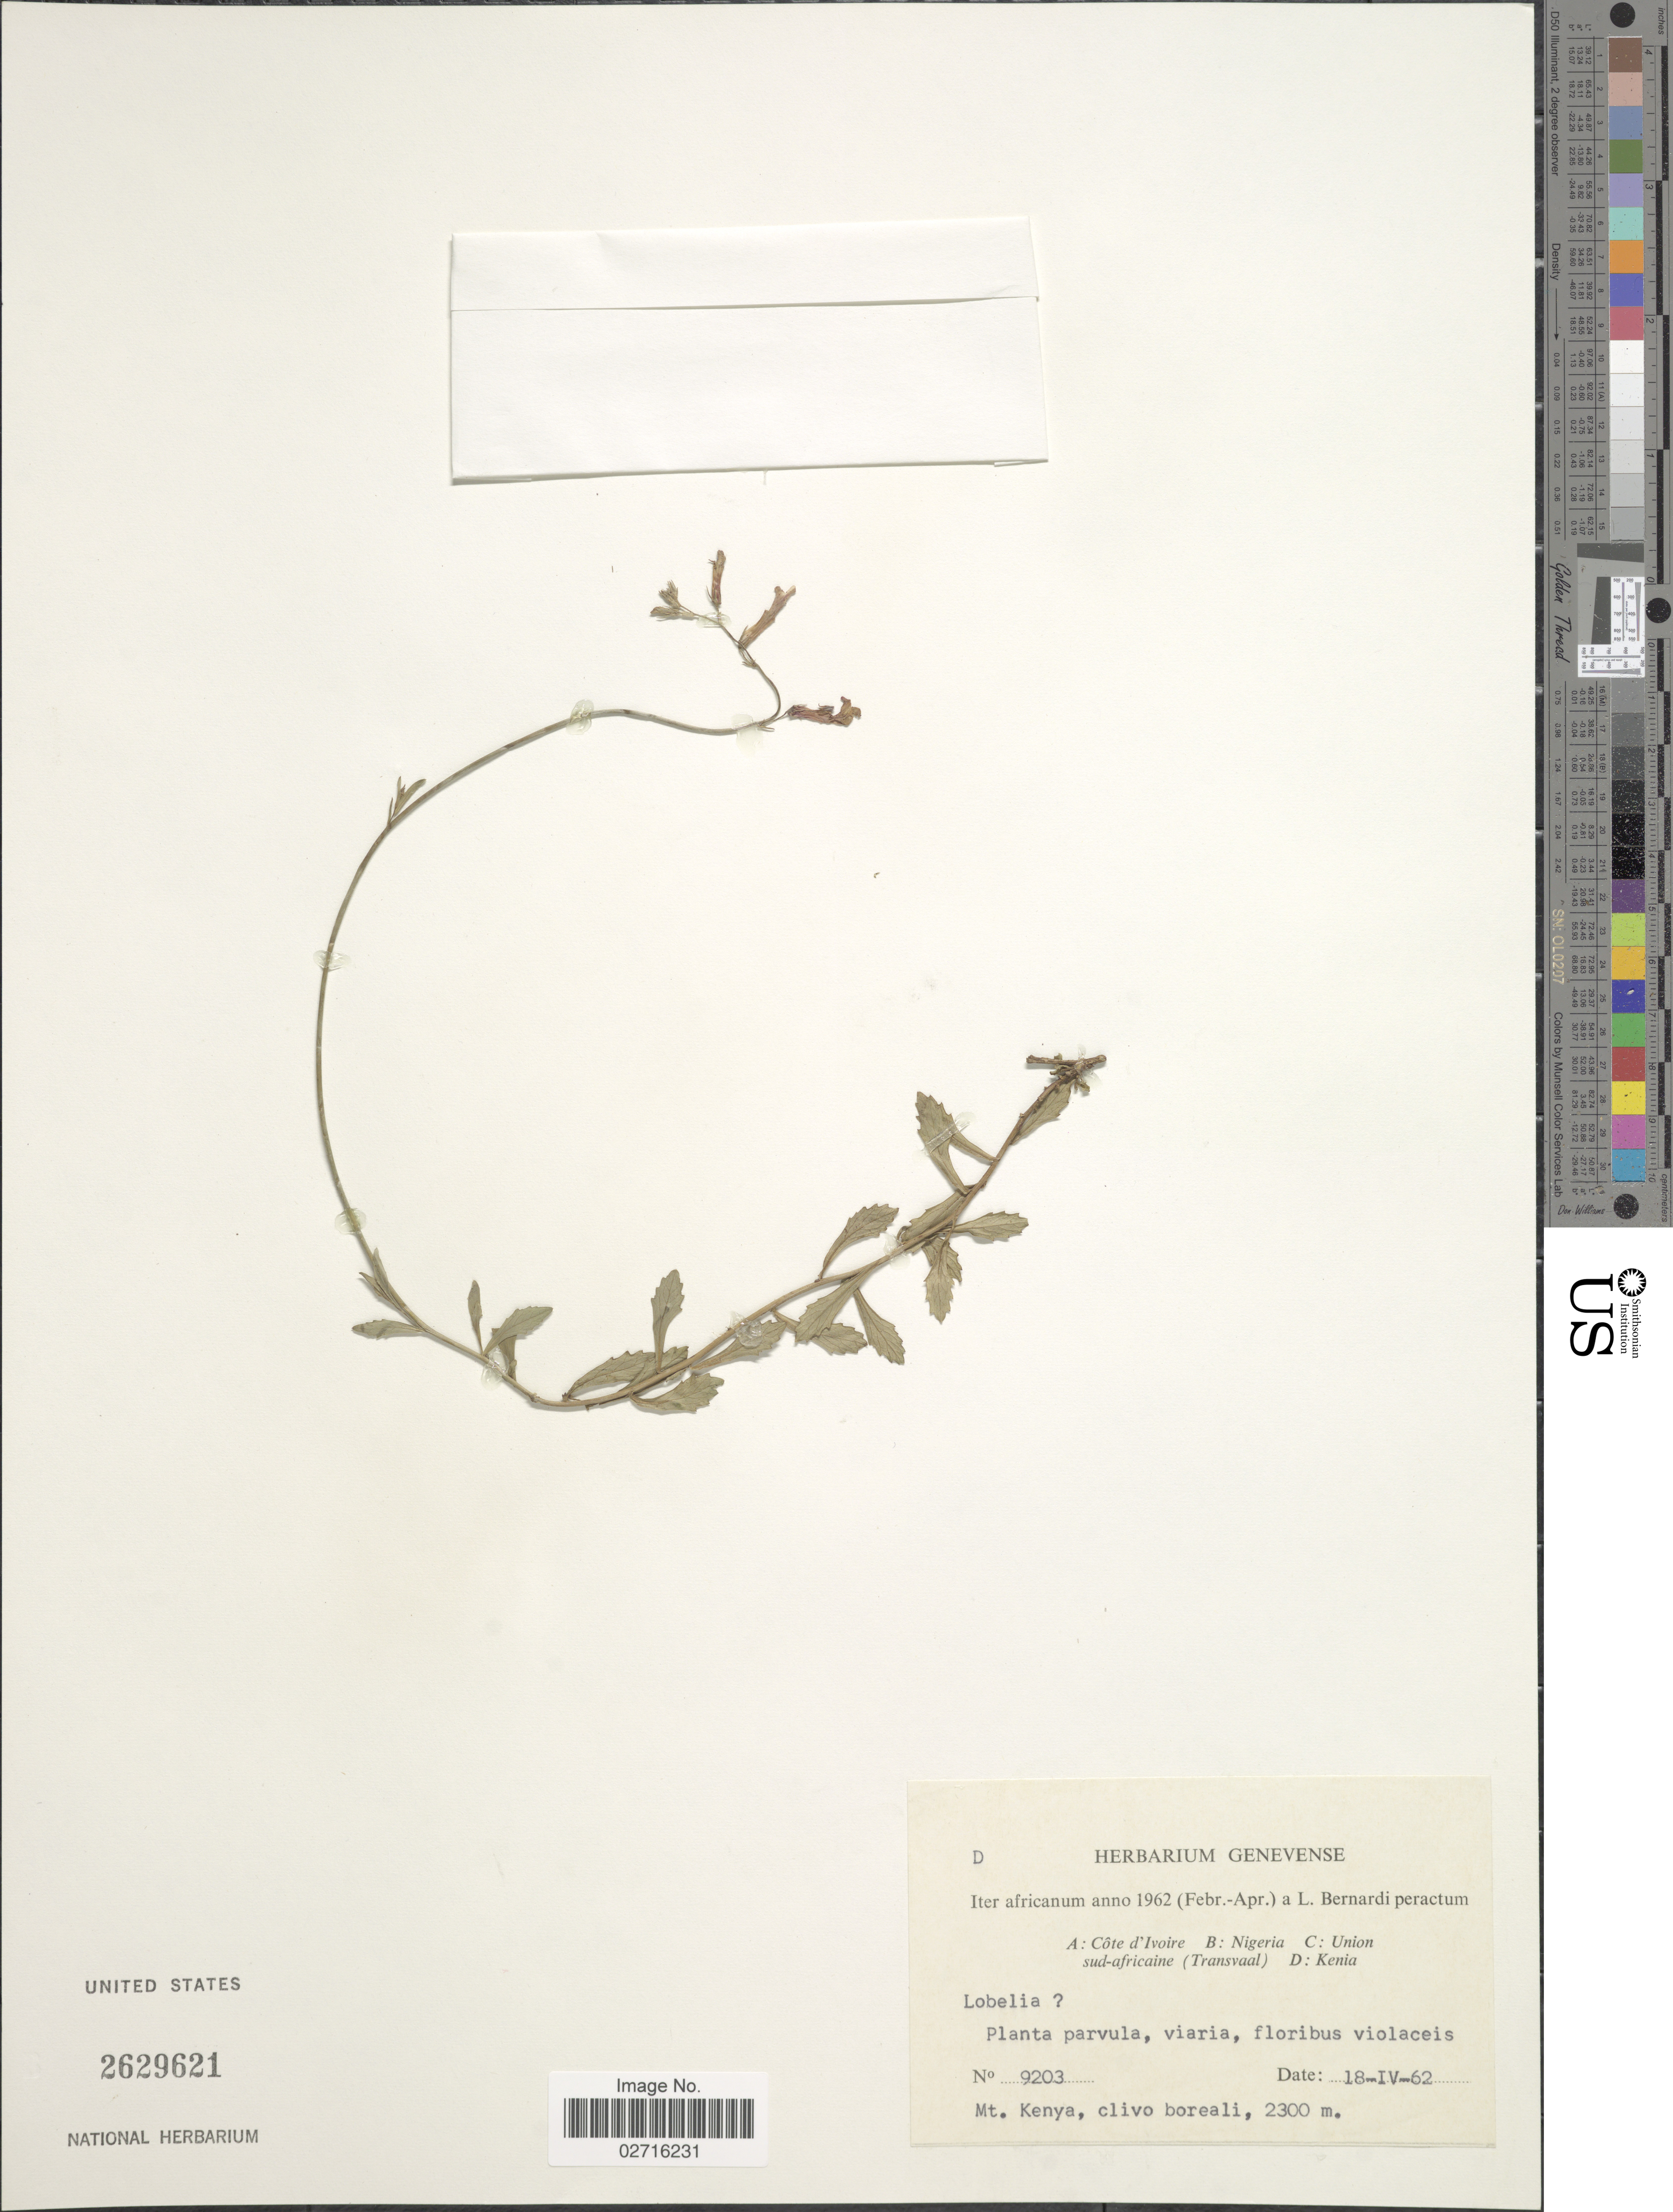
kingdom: Plantae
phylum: Tracheophyta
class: Magnoliopsida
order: Asterales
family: Campanulaceae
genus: Lobelia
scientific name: Lobelia sp.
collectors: L. Bernardi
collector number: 9203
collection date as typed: Transcribed d/m/y: 18/4/62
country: Kenya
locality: Mt. Kenya, clivo boreali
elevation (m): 2300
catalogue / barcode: US 2629621